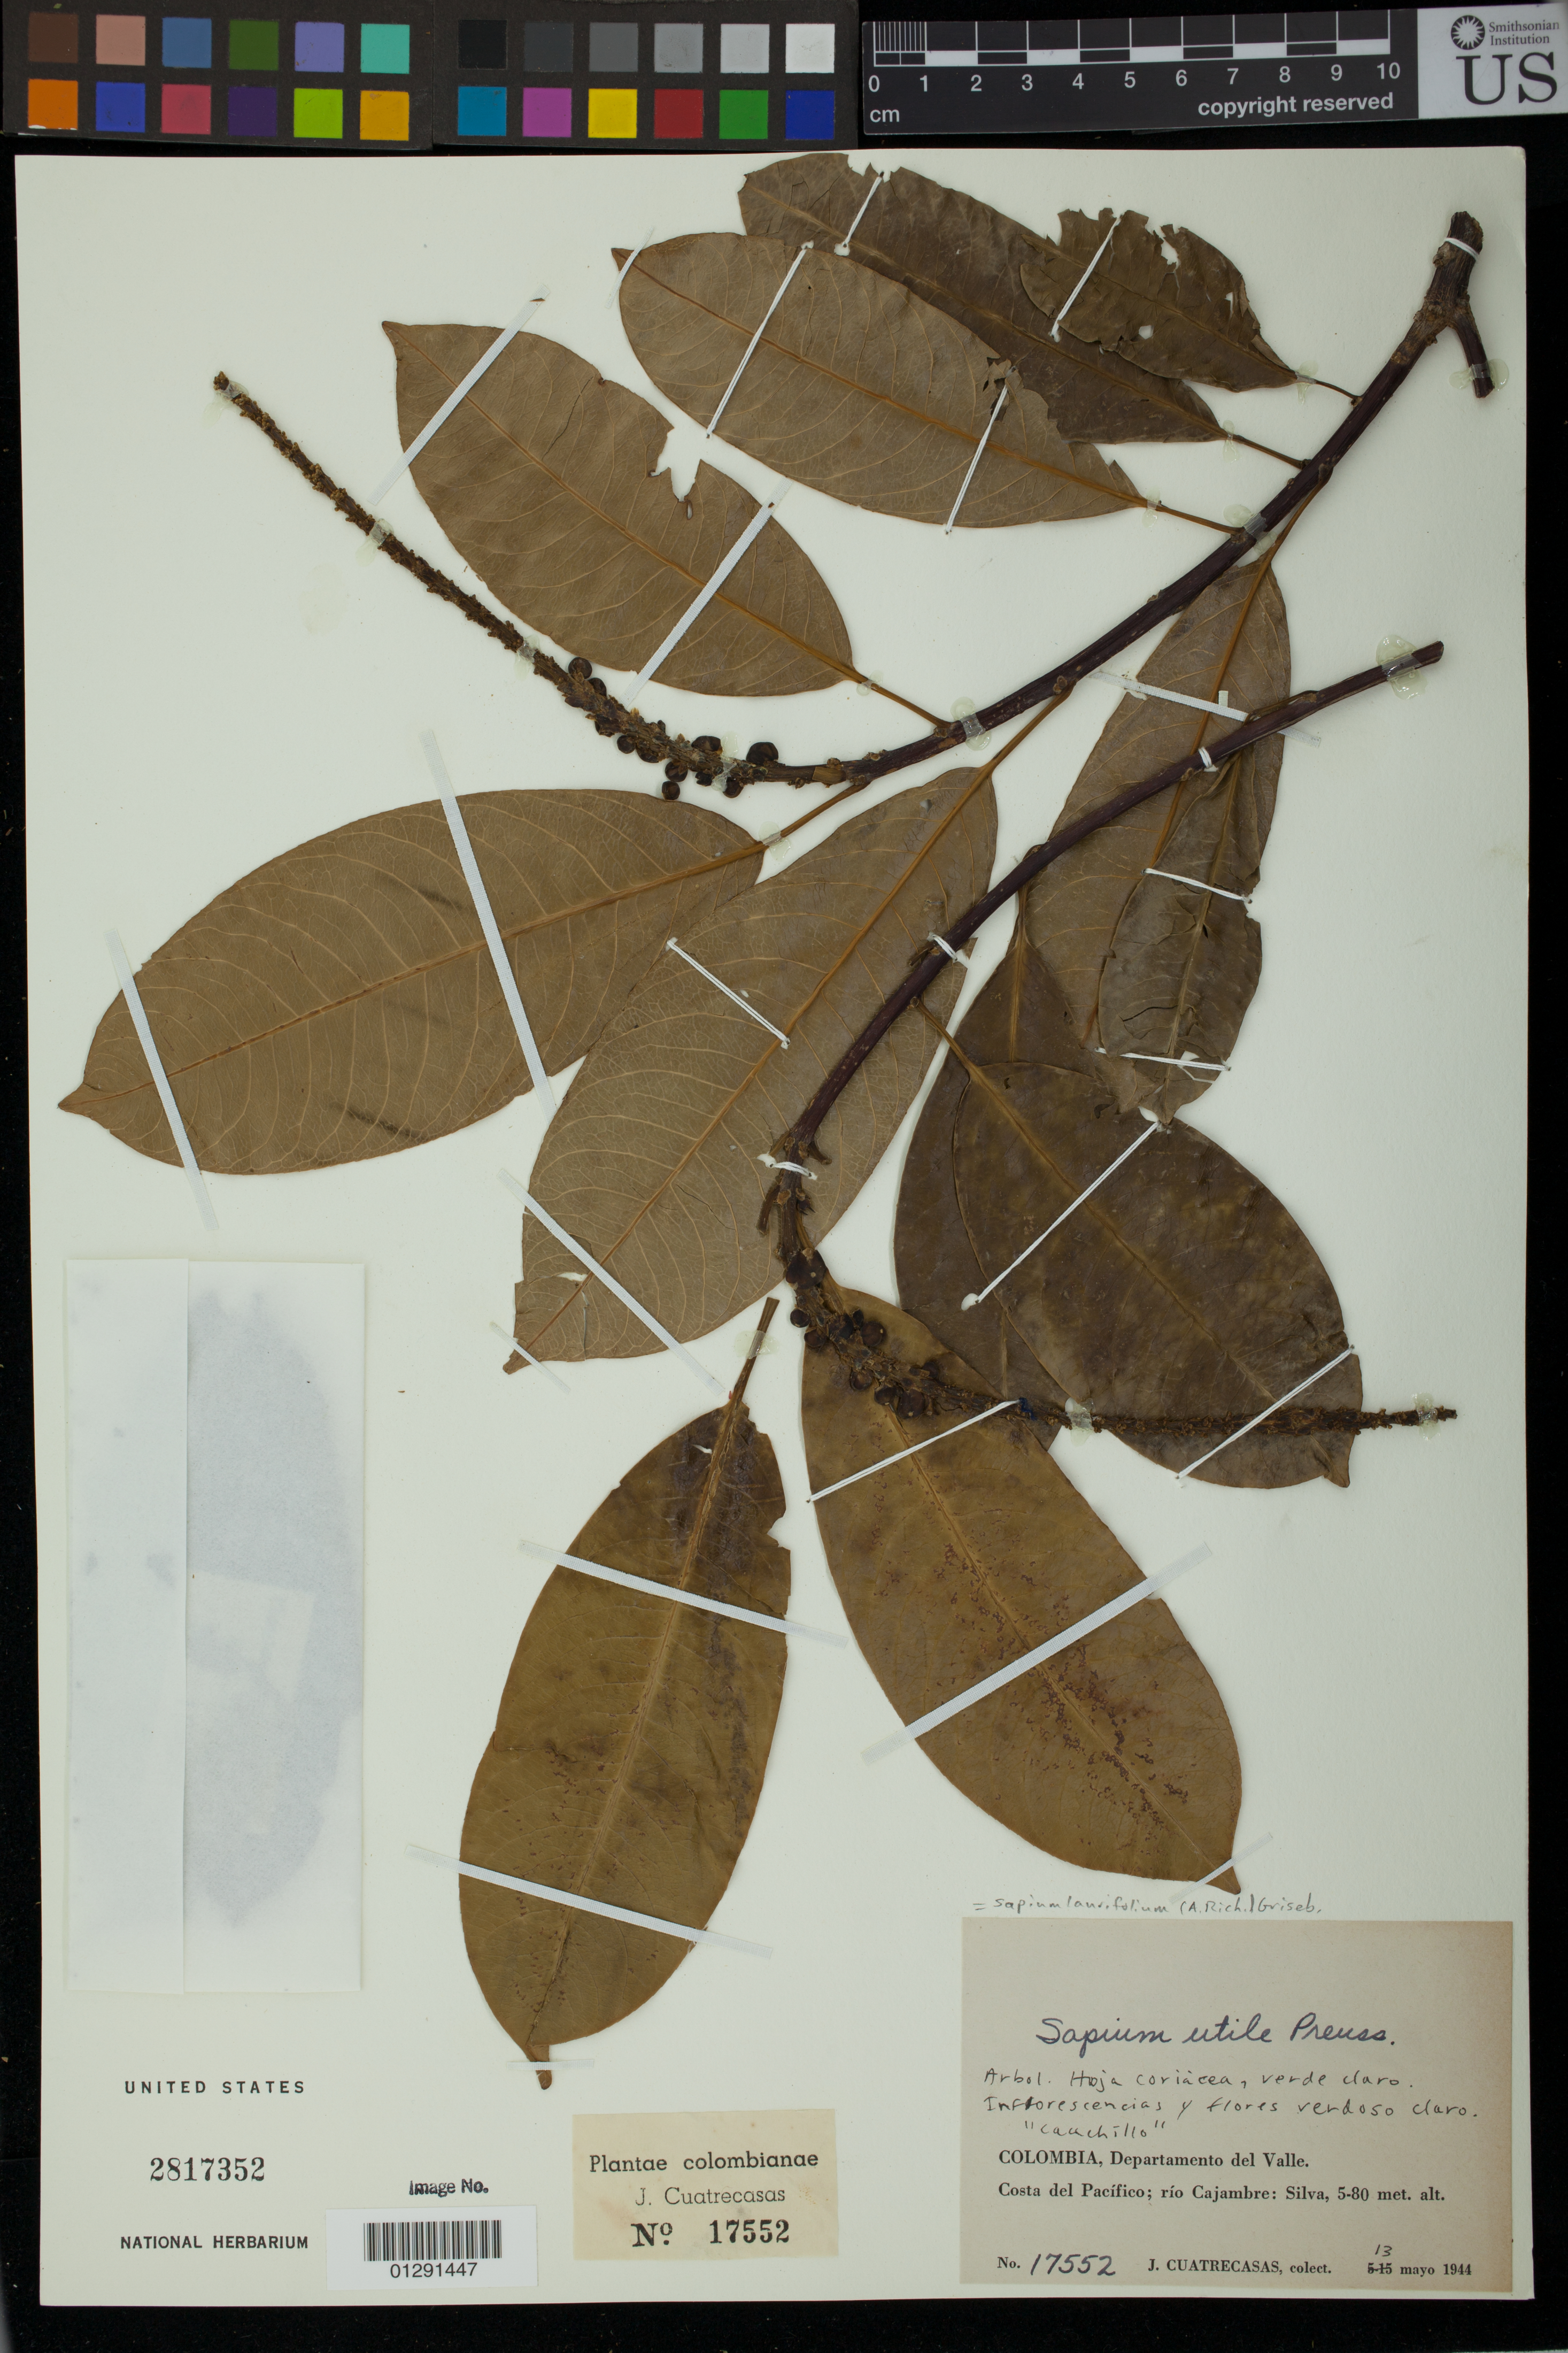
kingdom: Plantae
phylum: Tracheophyta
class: Magnoliopsida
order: Malpighiales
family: Euphorbiaceae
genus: Sapium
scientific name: Sapium lauriflorum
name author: (A. Rich.) Griseb.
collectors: J. Cuatrecasas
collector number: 17552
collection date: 1944-05-13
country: Colombia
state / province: Valle del Cauca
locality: Costa del Pacifico; rio Cajambre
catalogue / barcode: US 2817352